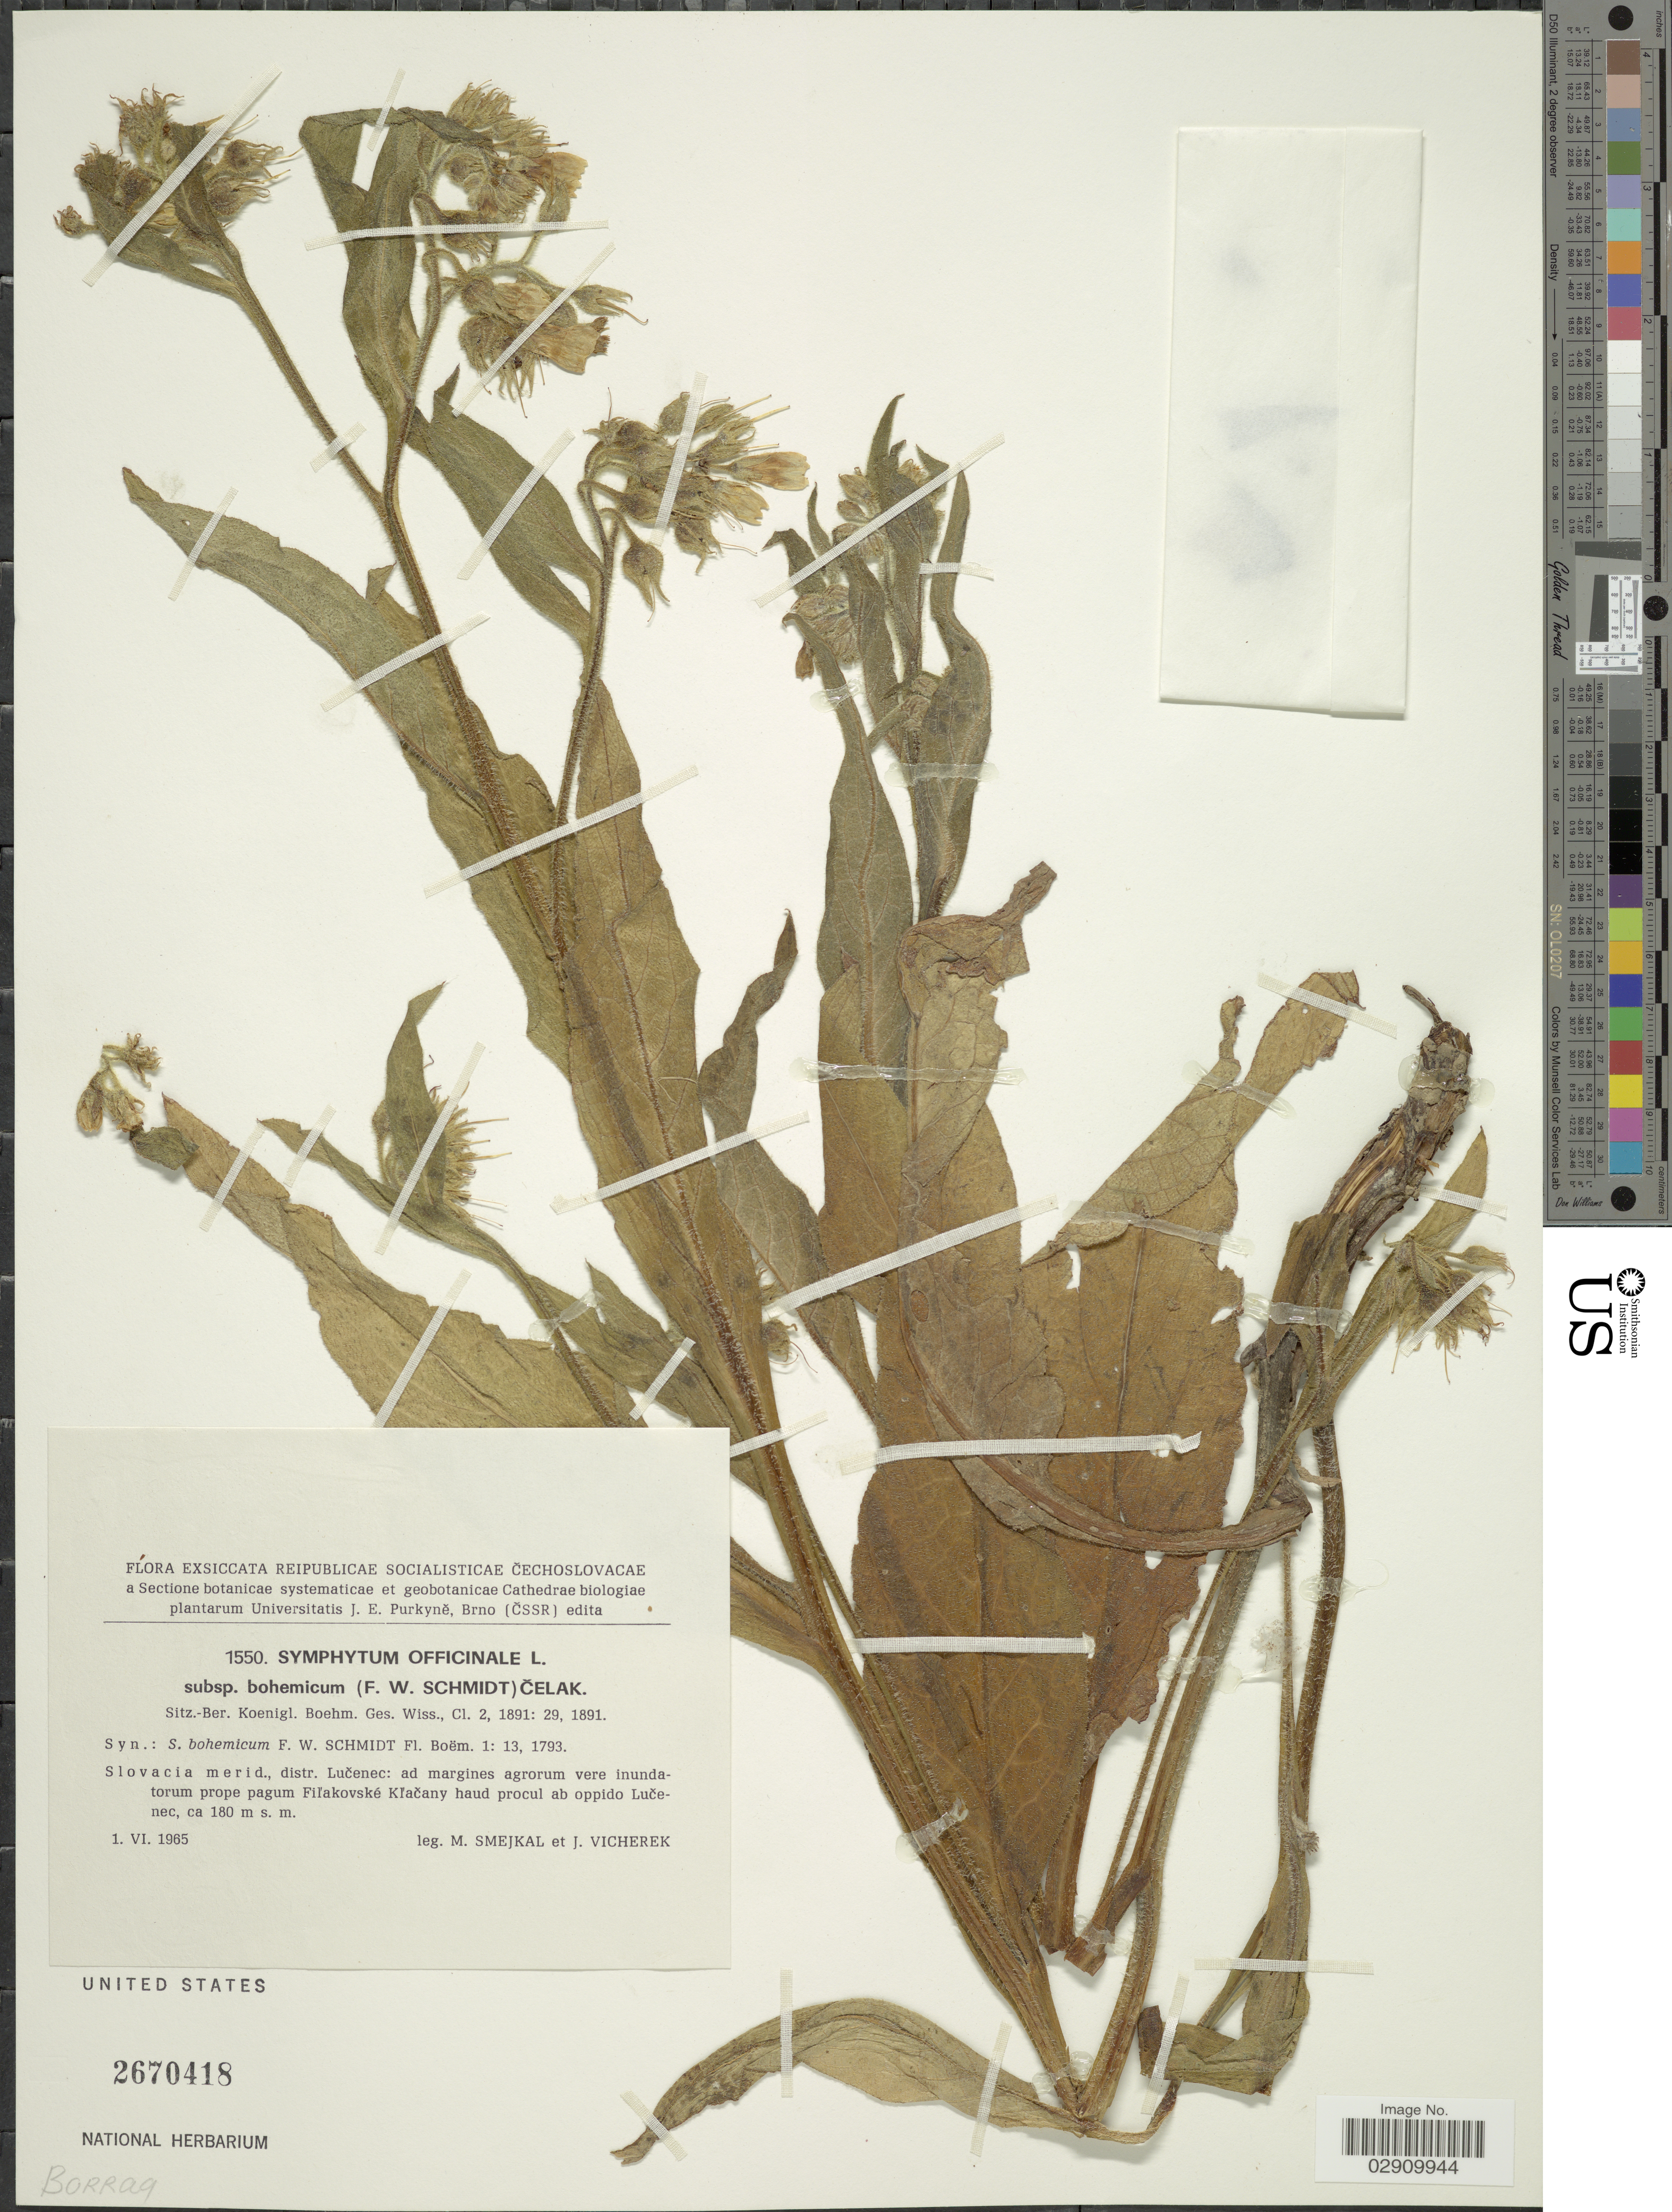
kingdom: Plantae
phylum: Tracheophyta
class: Magnoliopsida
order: Boraginales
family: Boraginaceae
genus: Symphytum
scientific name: Symphytum officinale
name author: L.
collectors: Smejkal, M. & Vicherek, J.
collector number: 1550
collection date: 1965-06-01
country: Slovakia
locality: Reipublicae Socialisticae Cechoslovacae, Slovacia merid., distr. Lucenec, ad margines agrorum vere inundatorum prope pagum Filakovské Klacany haud procul ab oppido Lucenec.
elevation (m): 180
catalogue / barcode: US 2670418